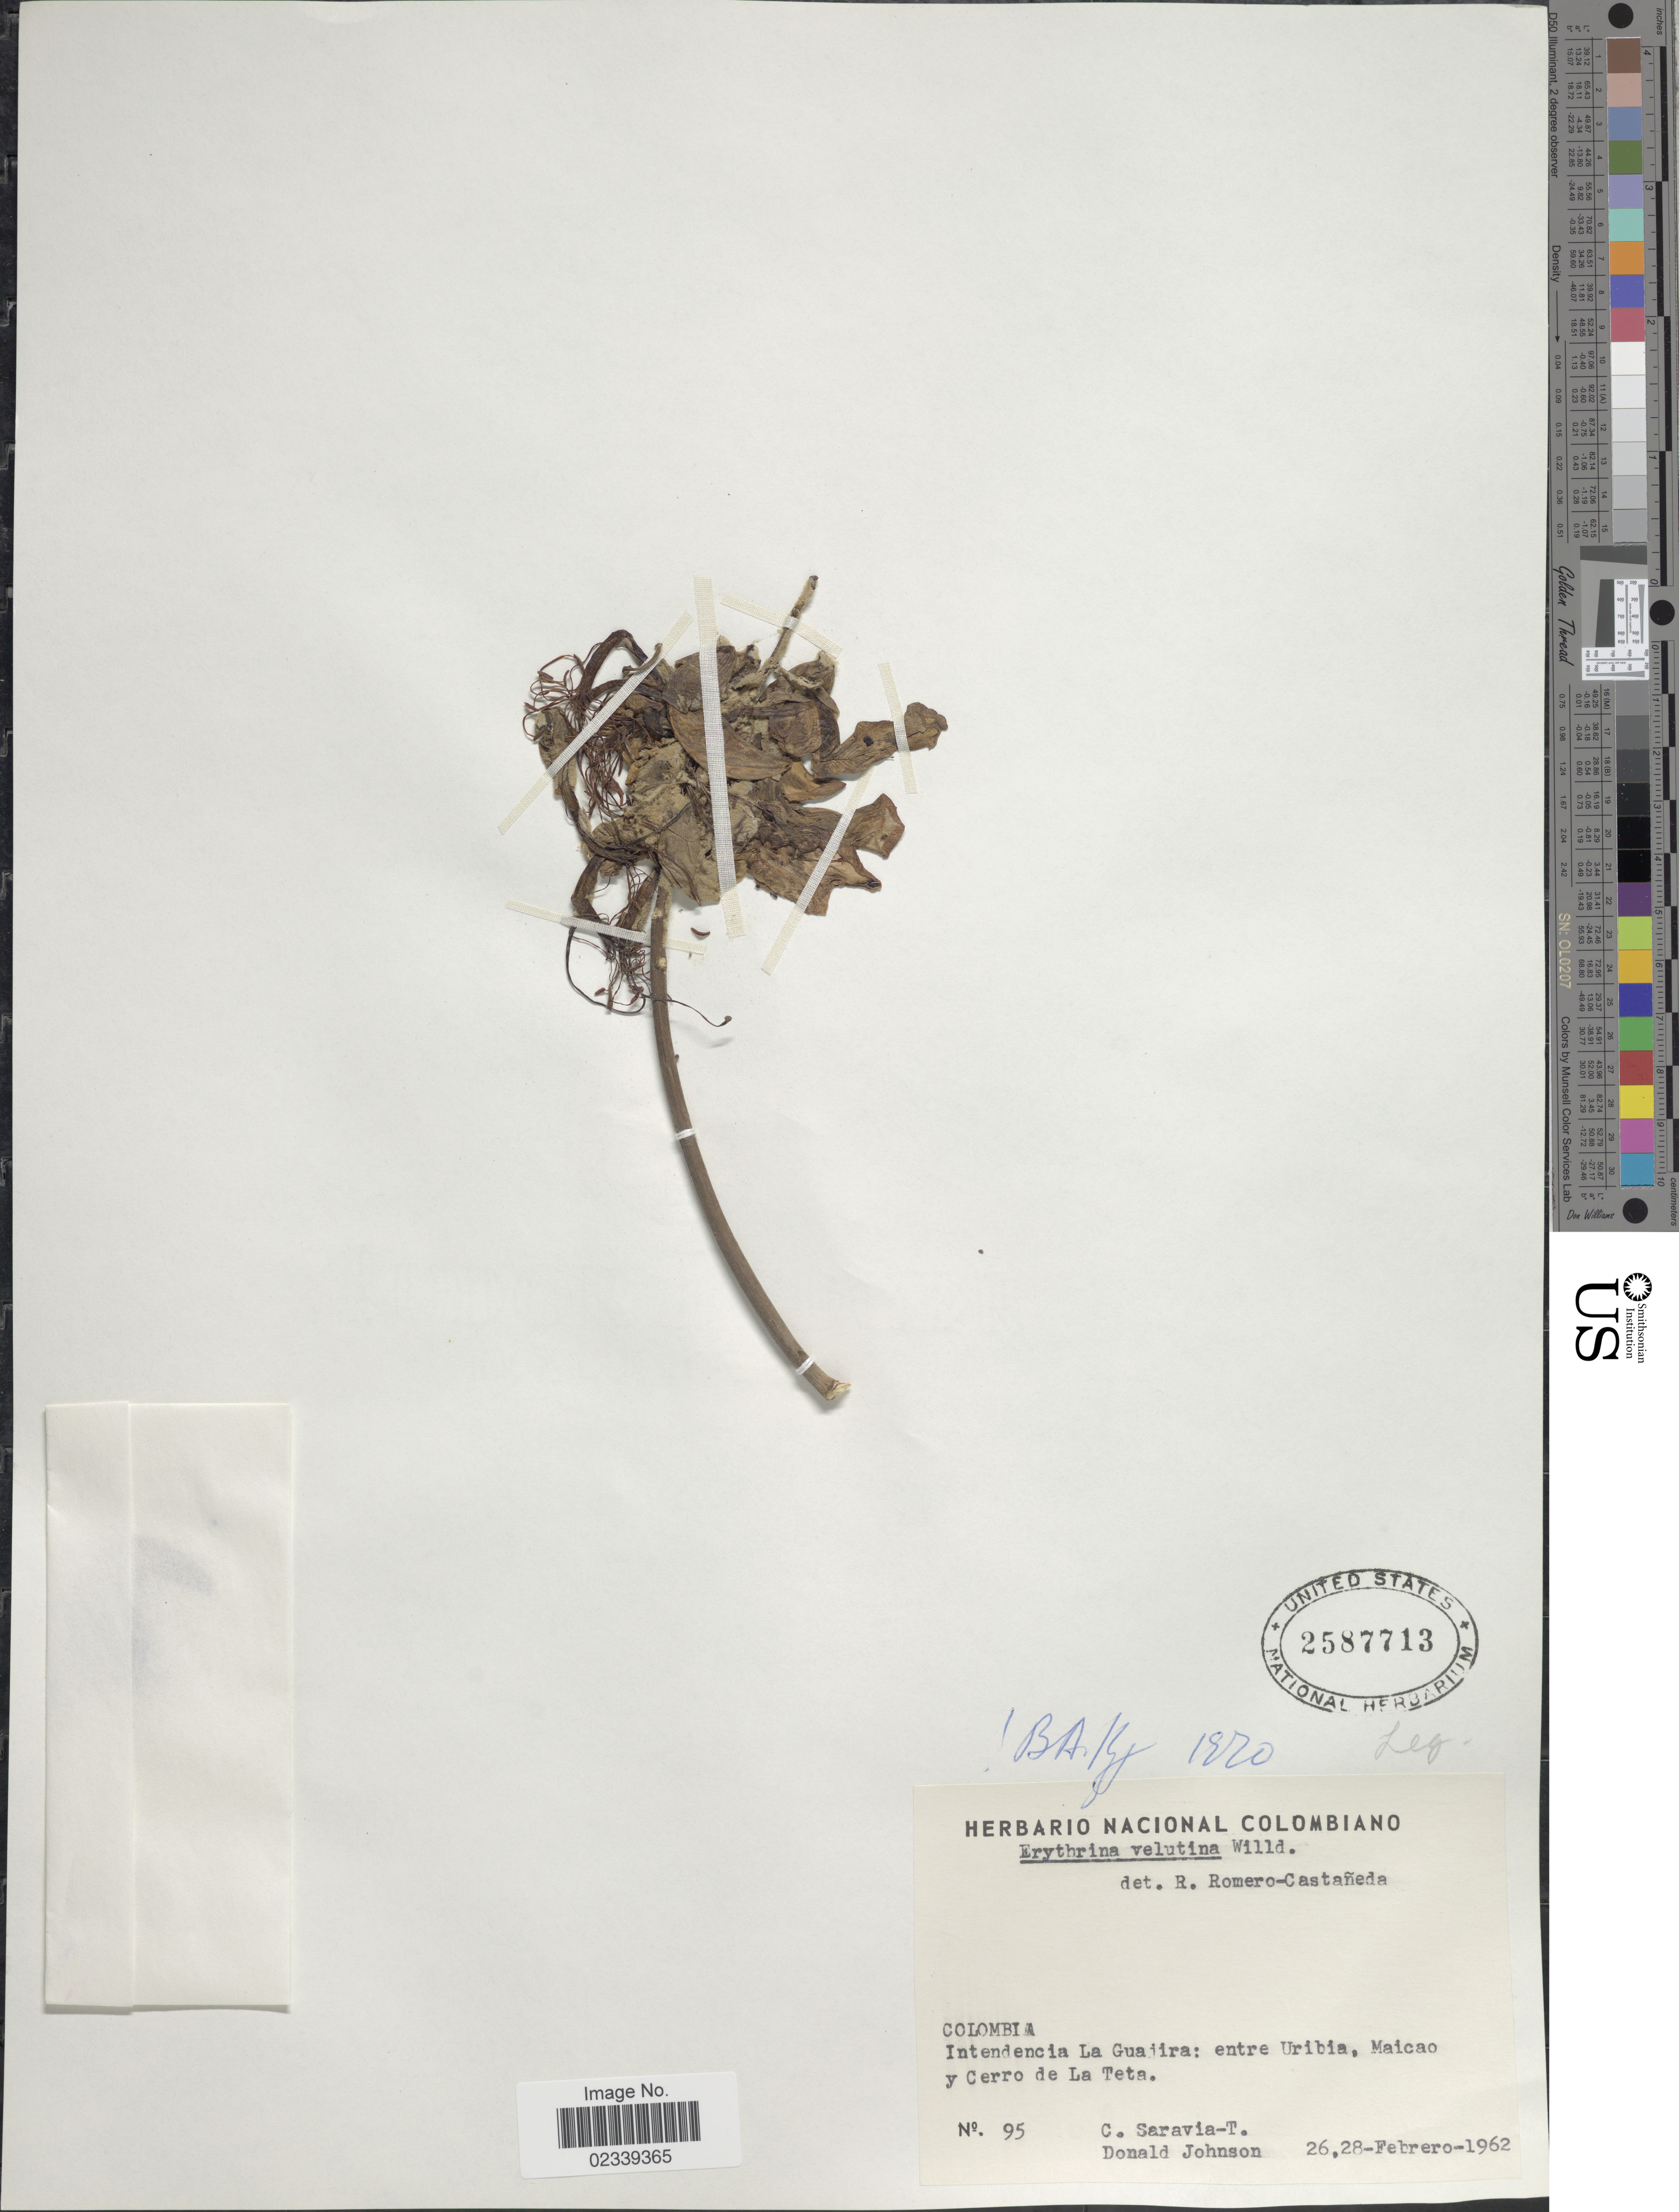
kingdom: Plantae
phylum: Tracheophyta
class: Magnoliopsida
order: Fabales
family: Fabaceae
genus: Erythrina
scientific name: Erythrina velutina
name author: Willd.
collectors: C. Saravia-T. & D. Johnson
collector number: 95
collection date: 1962-02-26/1962-02-28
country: Colombia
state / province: La Guajira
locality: Intendencia La Guaira: entre Uribia, Maicao y Cerro de La Teta.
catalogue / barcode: US 2587713